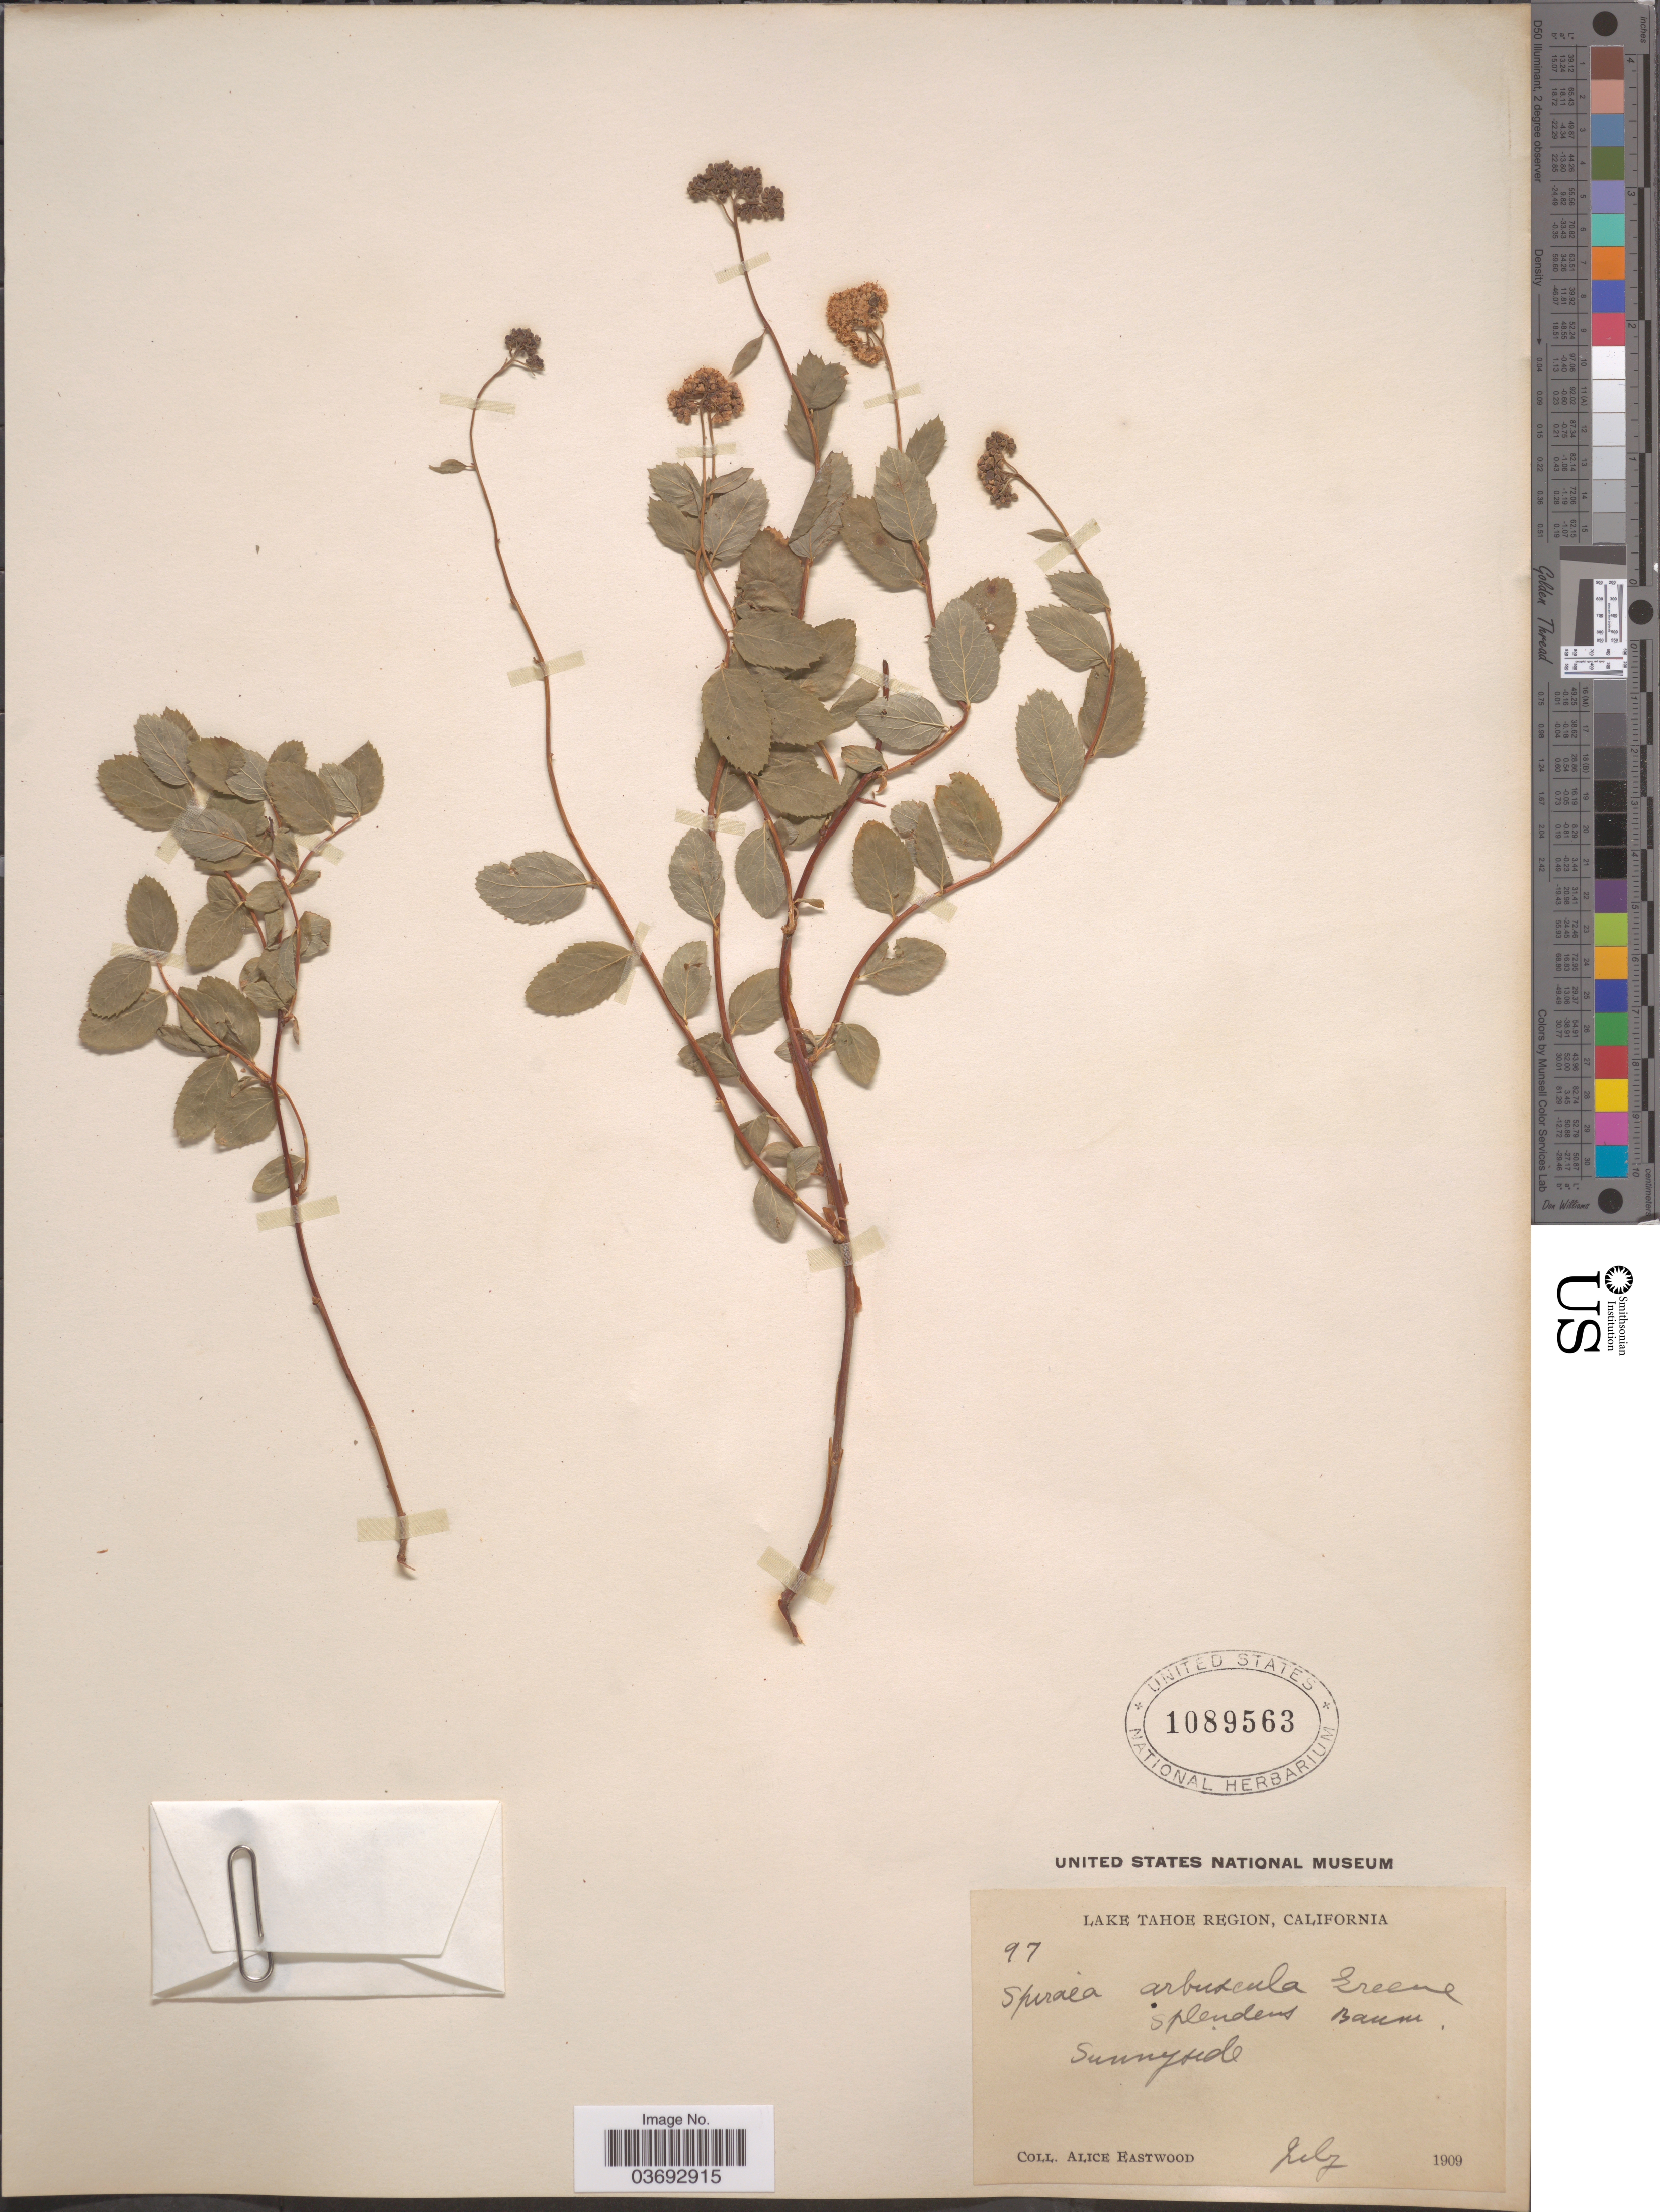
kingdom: Plantae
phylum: Tracheophyta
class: Magnoliopsida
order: Rosales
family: Rosaceae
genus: Spiraea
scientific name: Spiraea splendens var. splendens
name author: Baumann ex K. Koch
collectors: A. Eastwood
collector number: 97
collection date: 1909-07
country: United States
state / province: California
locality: Lake Tahoe Region. Sunnyside.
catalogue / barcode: US 1089563